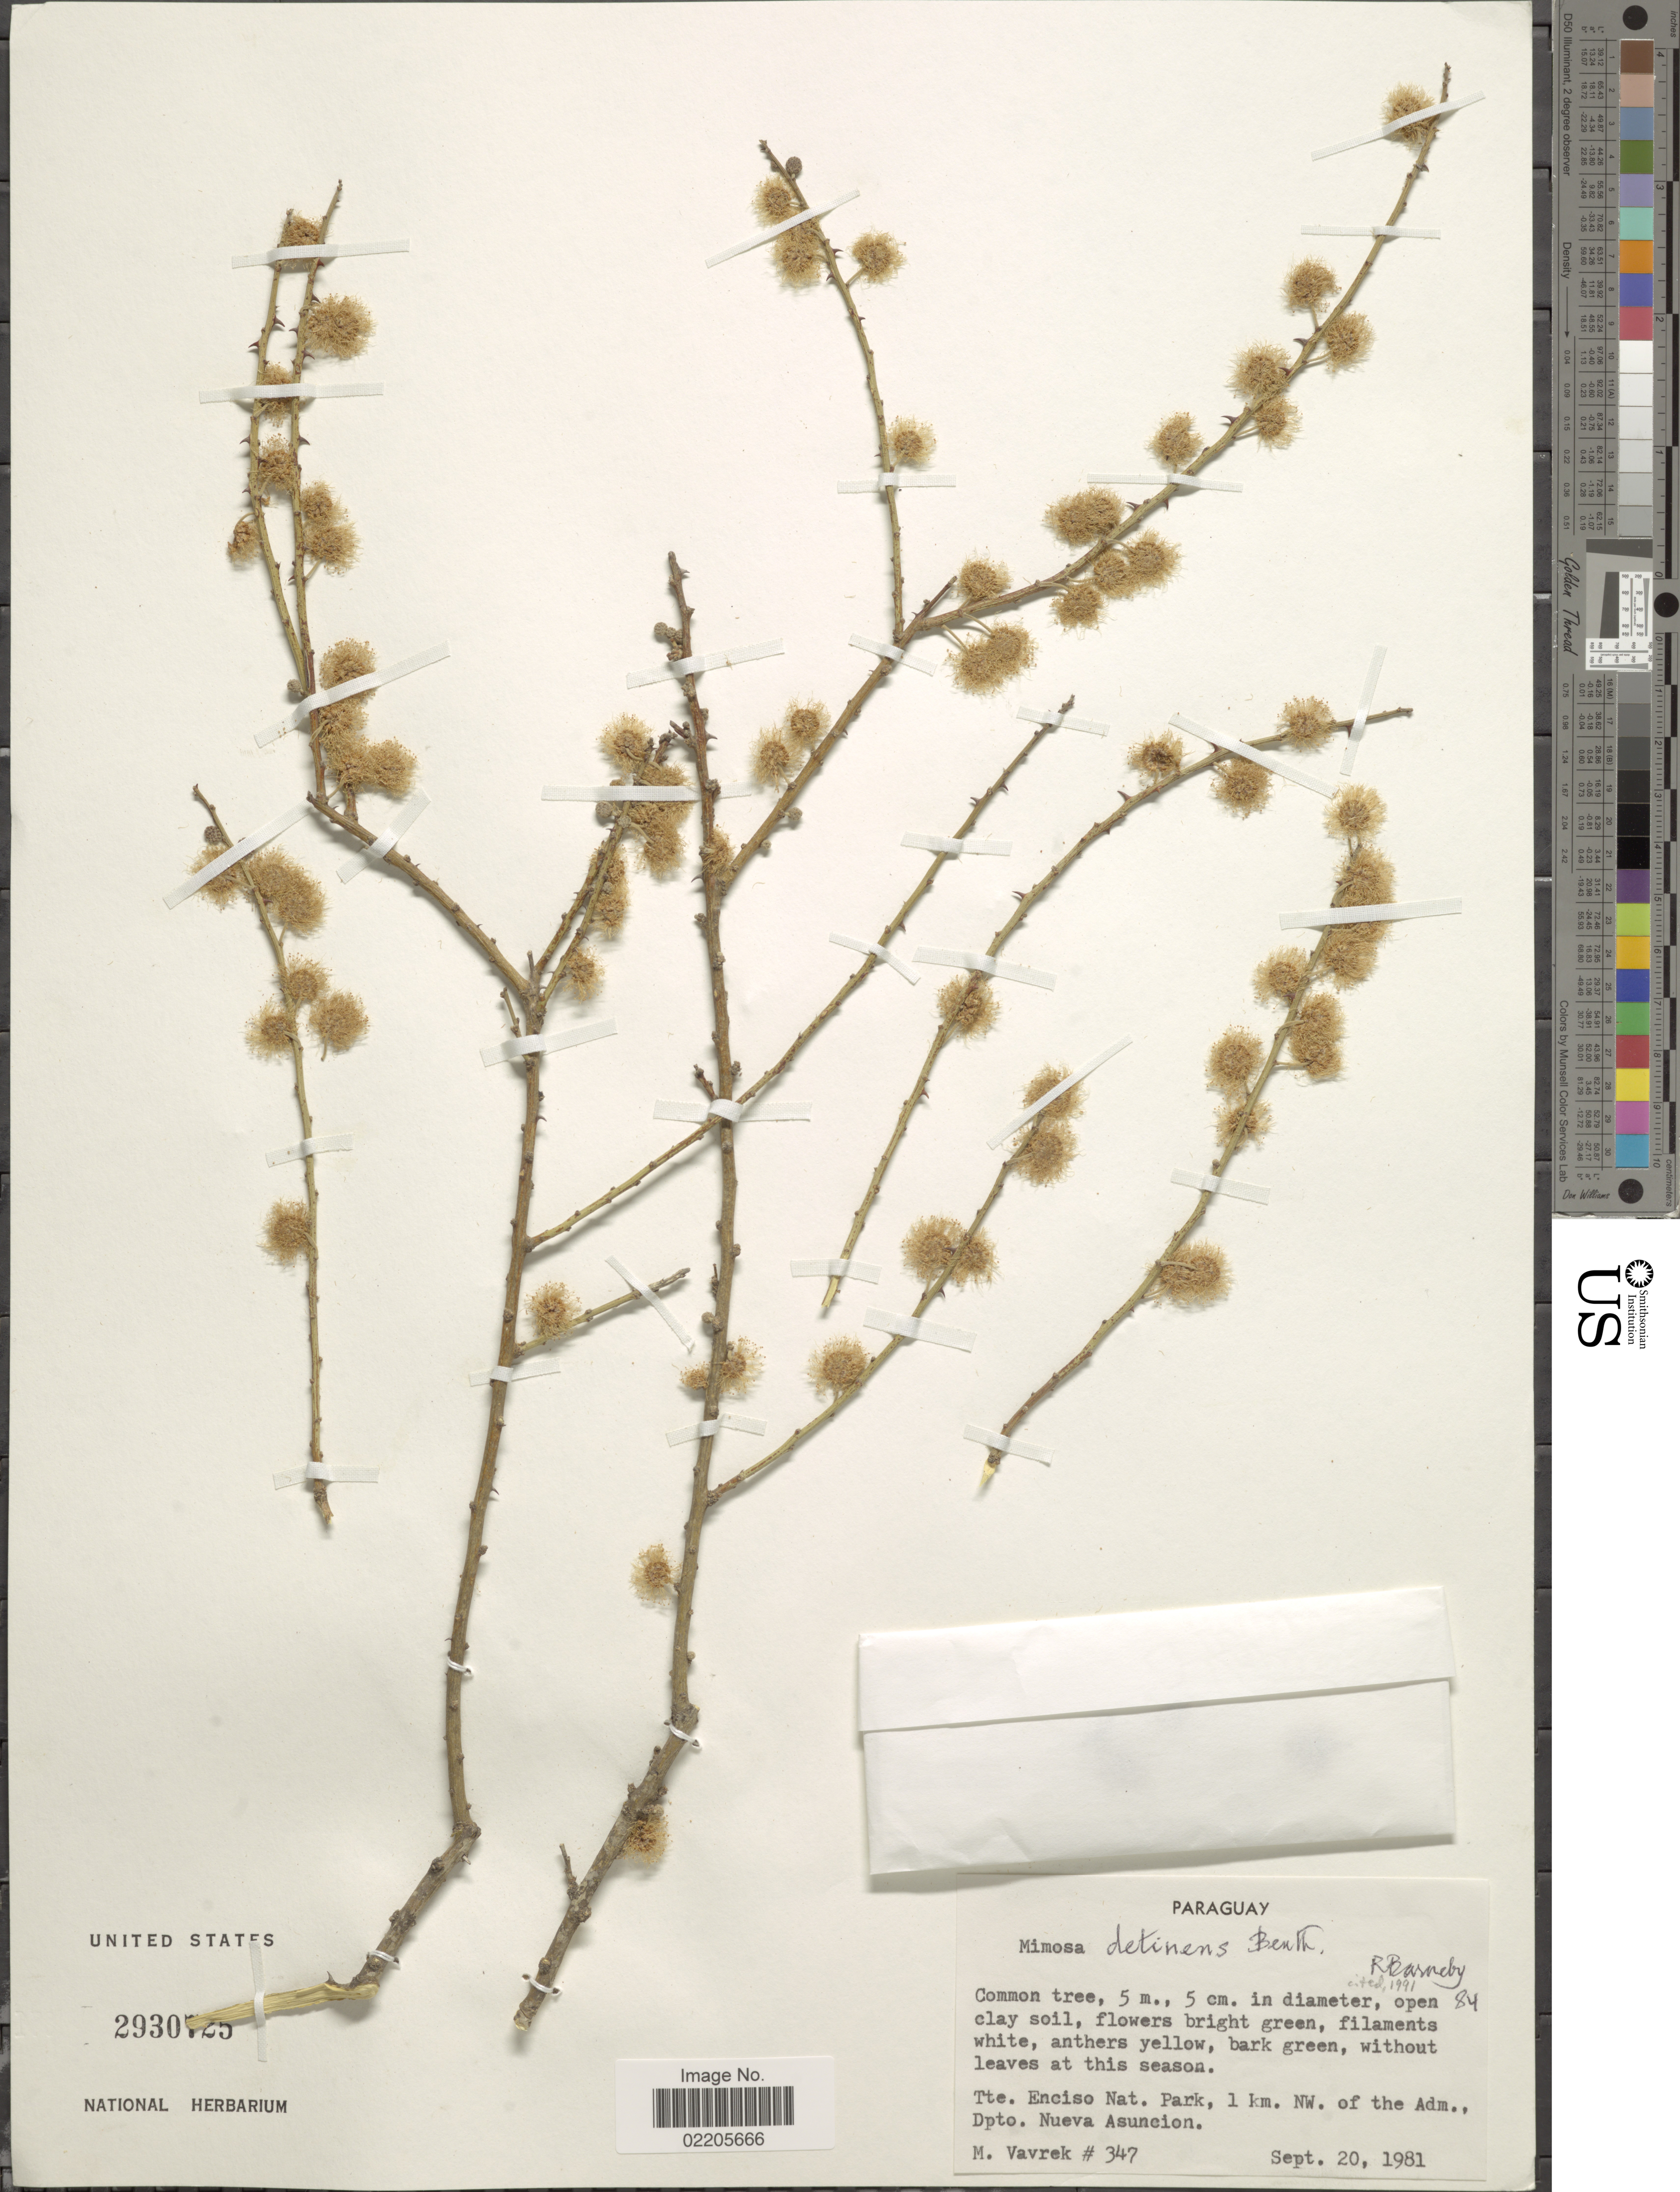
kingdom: Plantae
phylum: Tracheophyta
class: Magnoliopsida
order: Fabales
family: Fabaceae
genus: Mimosa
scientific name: Mimosa detinens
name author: Benth.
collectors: M. Vavrek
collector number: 347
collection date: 1981-09-20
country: Paraguay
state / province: Asuncion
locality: Tte. Enciso Nat. Park, 1 km. NW. of the Adm., Dpto Nueva Asuncion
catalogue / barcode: US 2930725